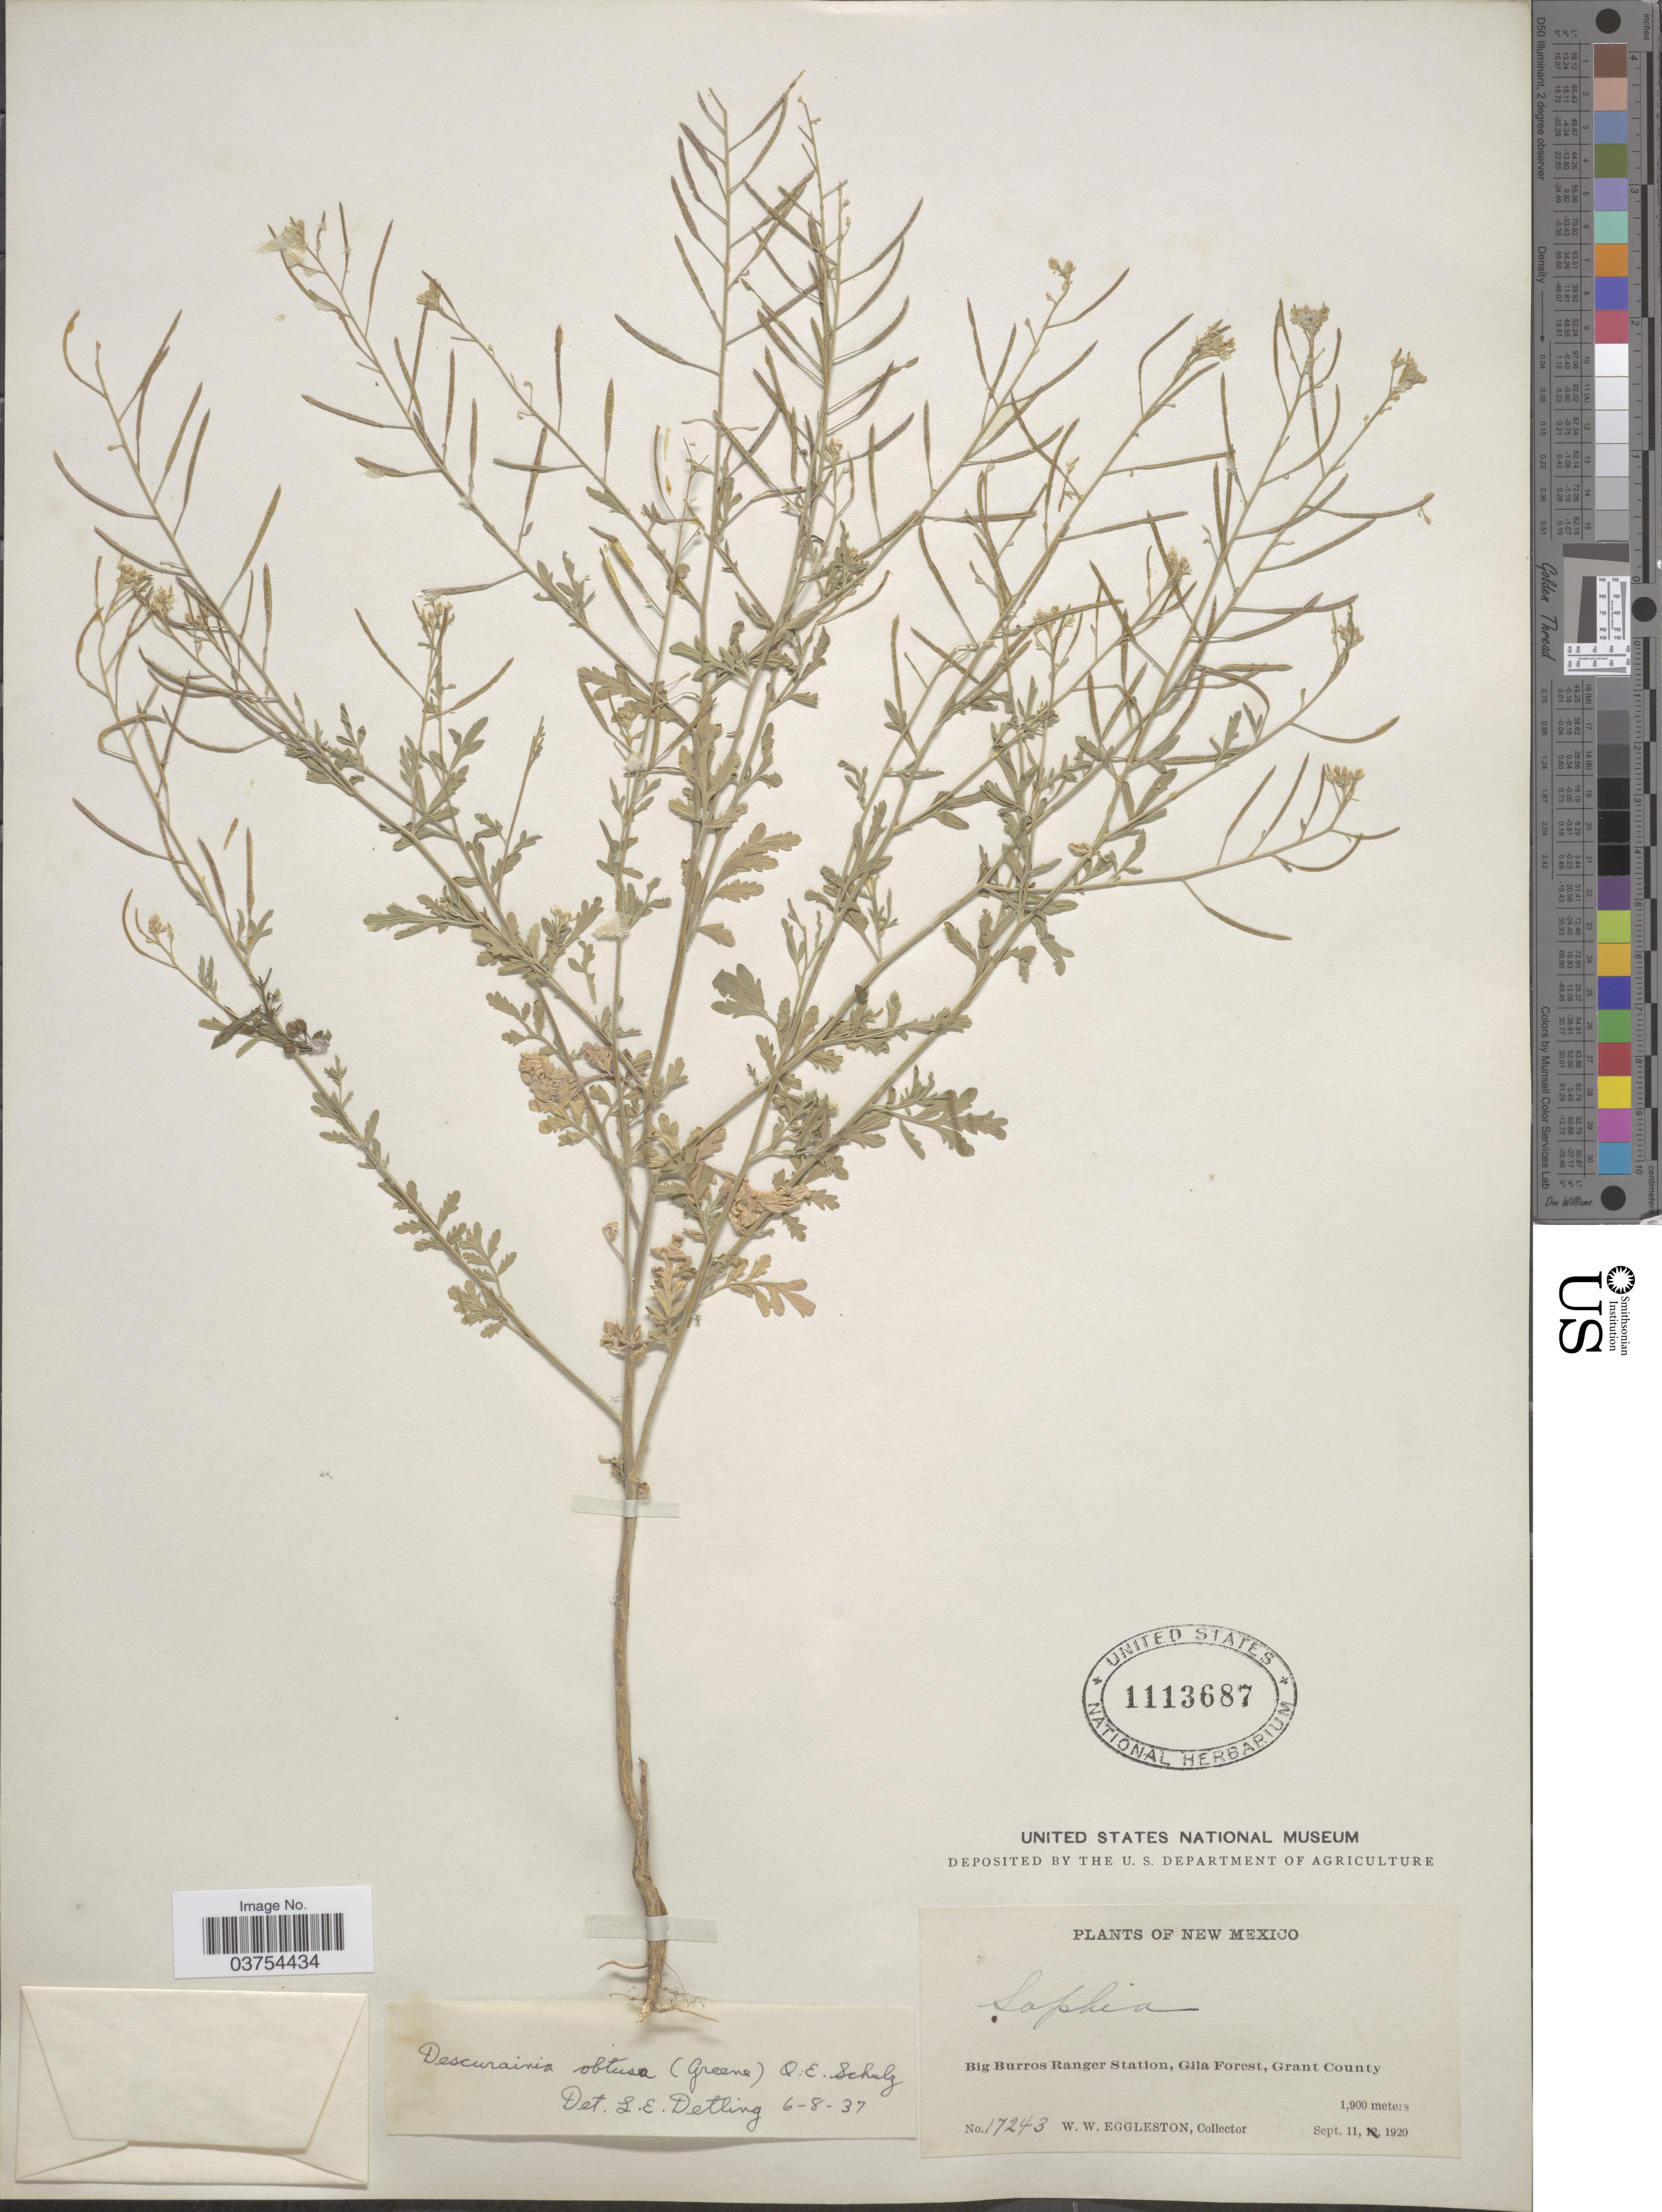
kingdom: Plantae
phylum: Tracheophyta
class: Magnoliopsida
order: Brassicales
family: Brassicaceae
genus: Descurainia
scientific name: Descurainia obtusa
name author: (Greene & C.A. Mey.) O.E. Schulz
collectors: W. W. Eggleston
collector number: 17243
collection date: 1920-09-11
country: United States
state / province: New Mexico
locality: Big Burros Ranger Station, Gila Forest, Grant County.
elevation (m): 1900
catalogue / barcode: US 1113687